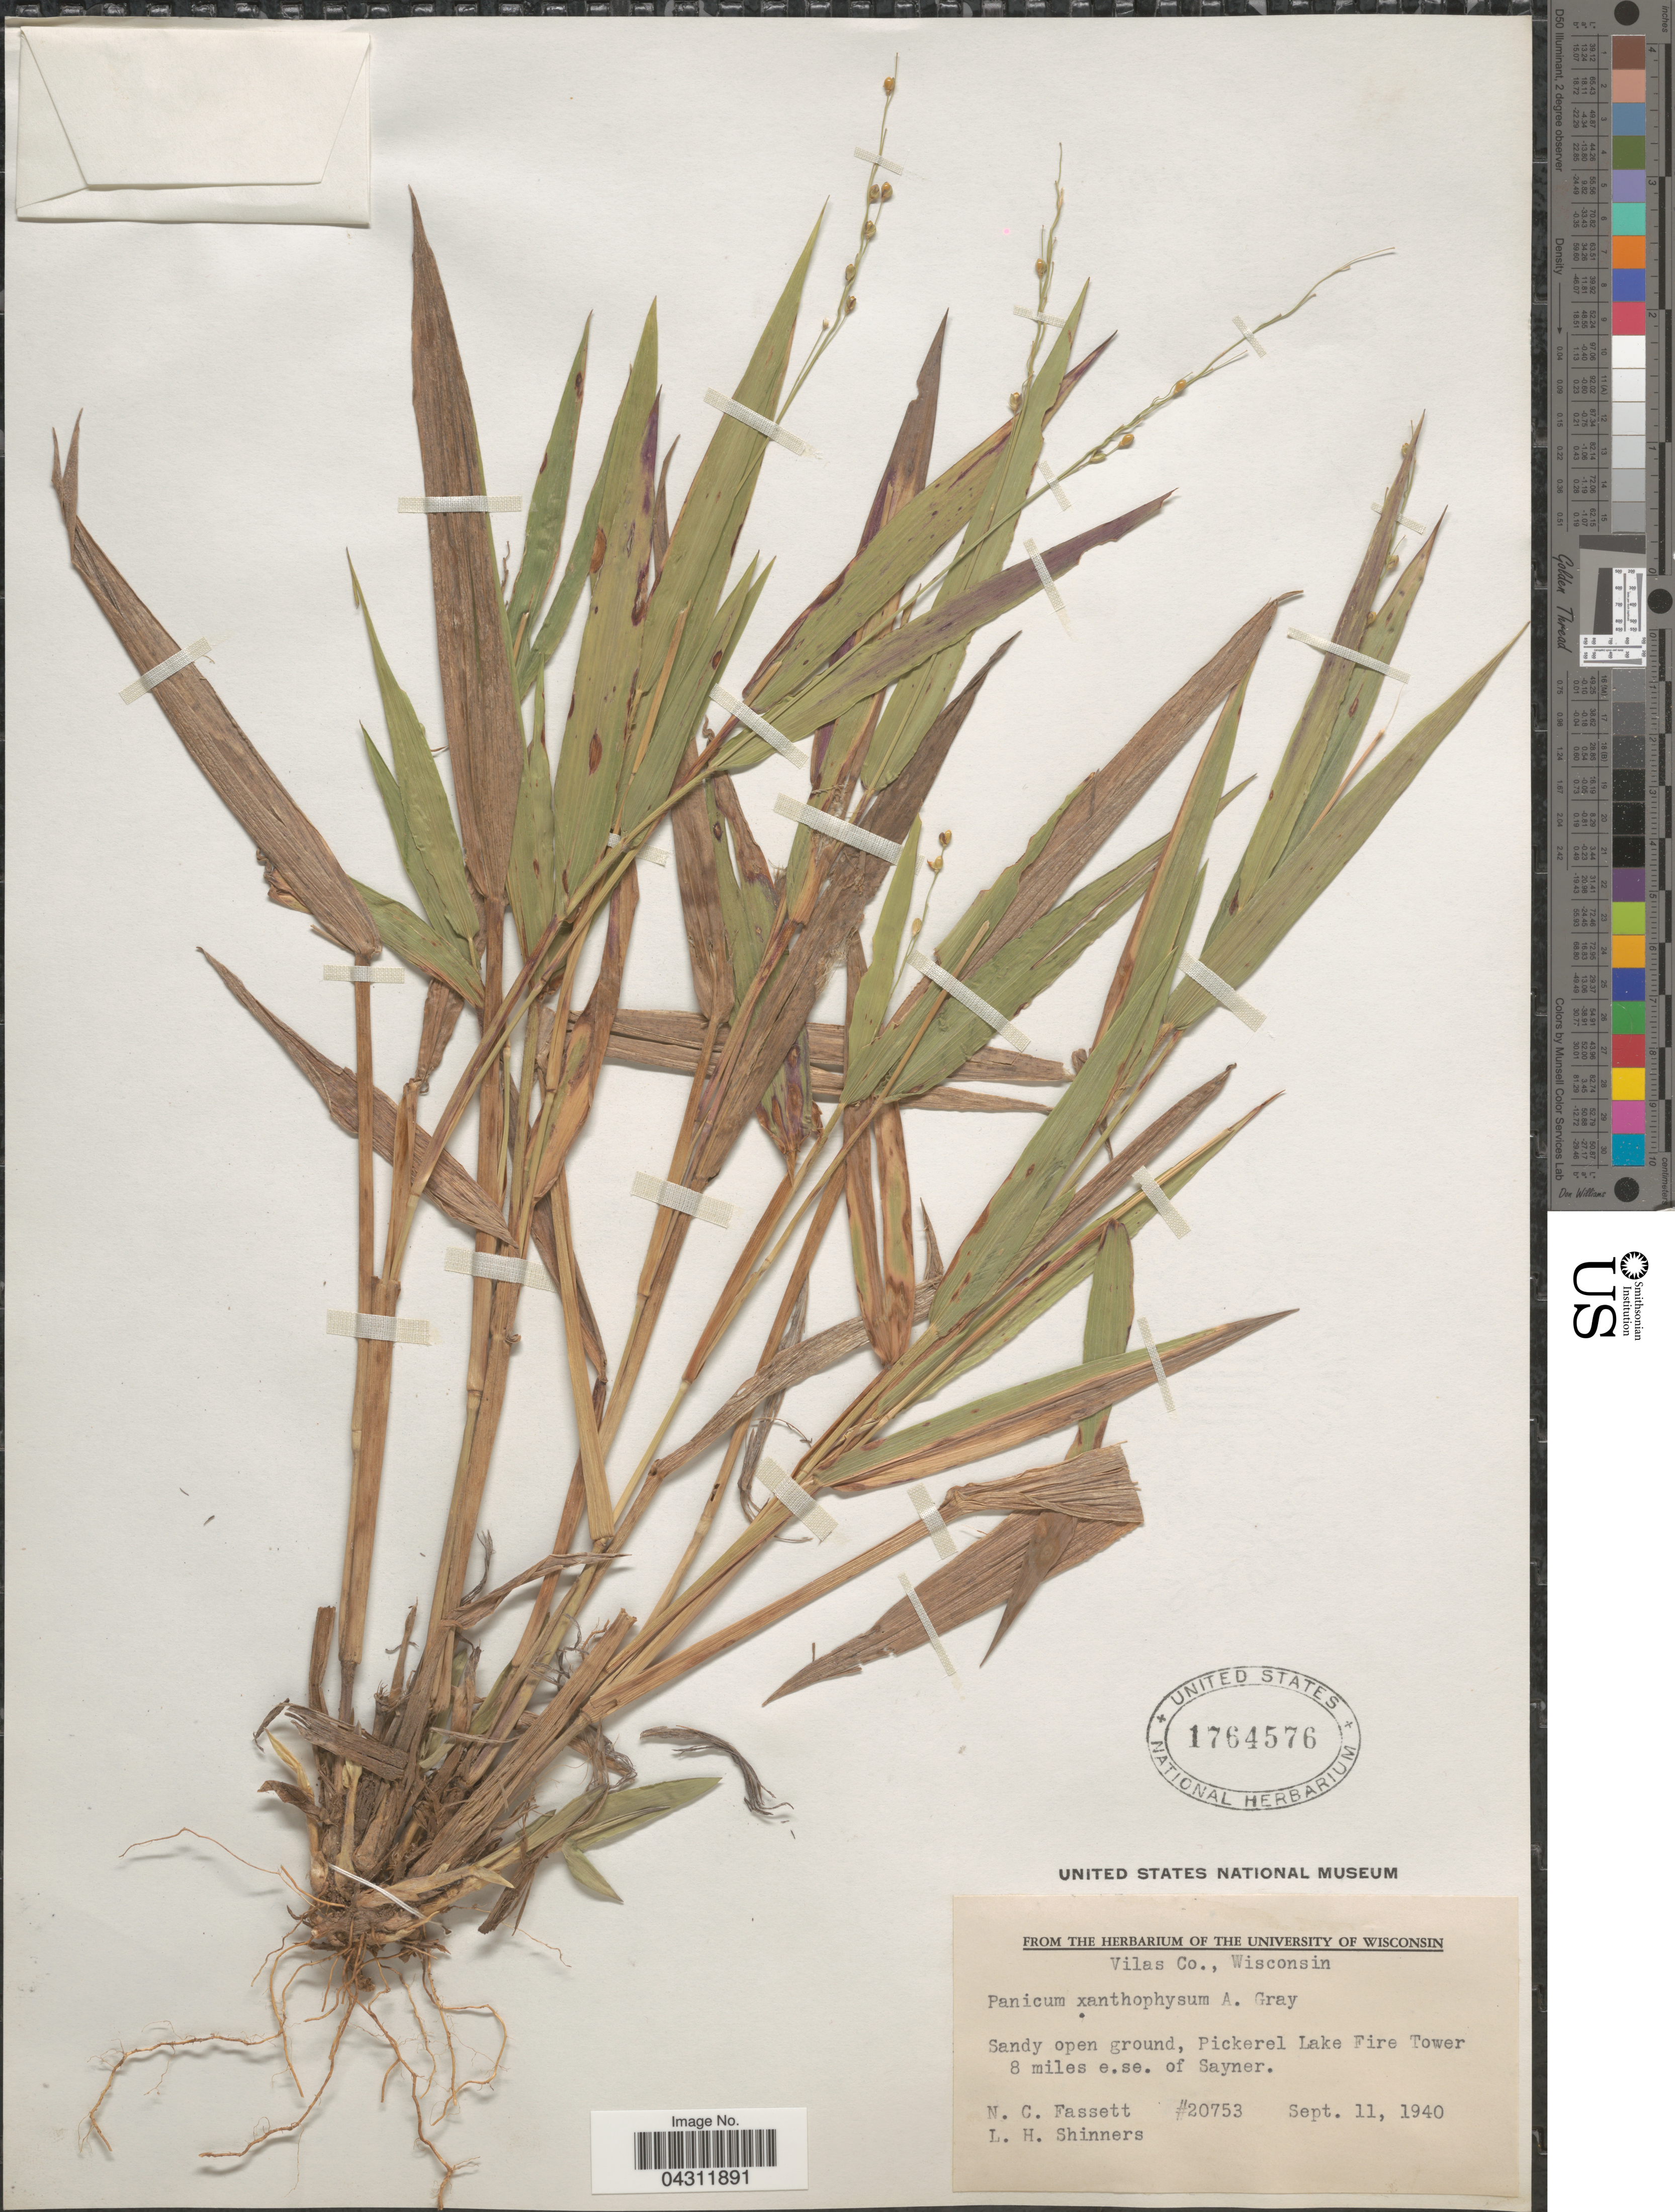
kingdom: Plantae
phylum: Tracheophyta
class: Liliopsida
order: Poales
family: Poaceae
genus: Dichanthelium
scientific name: Dichanthelium xanthophysum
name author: (A. Gray) Freckmann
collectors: N. C. Fassett & L. H. Shinners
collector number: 20753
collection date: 1940-09-11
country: United States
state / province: Wisconsin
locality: Vilas Co. Sandy open ground, Pickerel Lake Fire Tower. 8 miles e.se. of Sayner.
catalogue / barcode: US 1764576